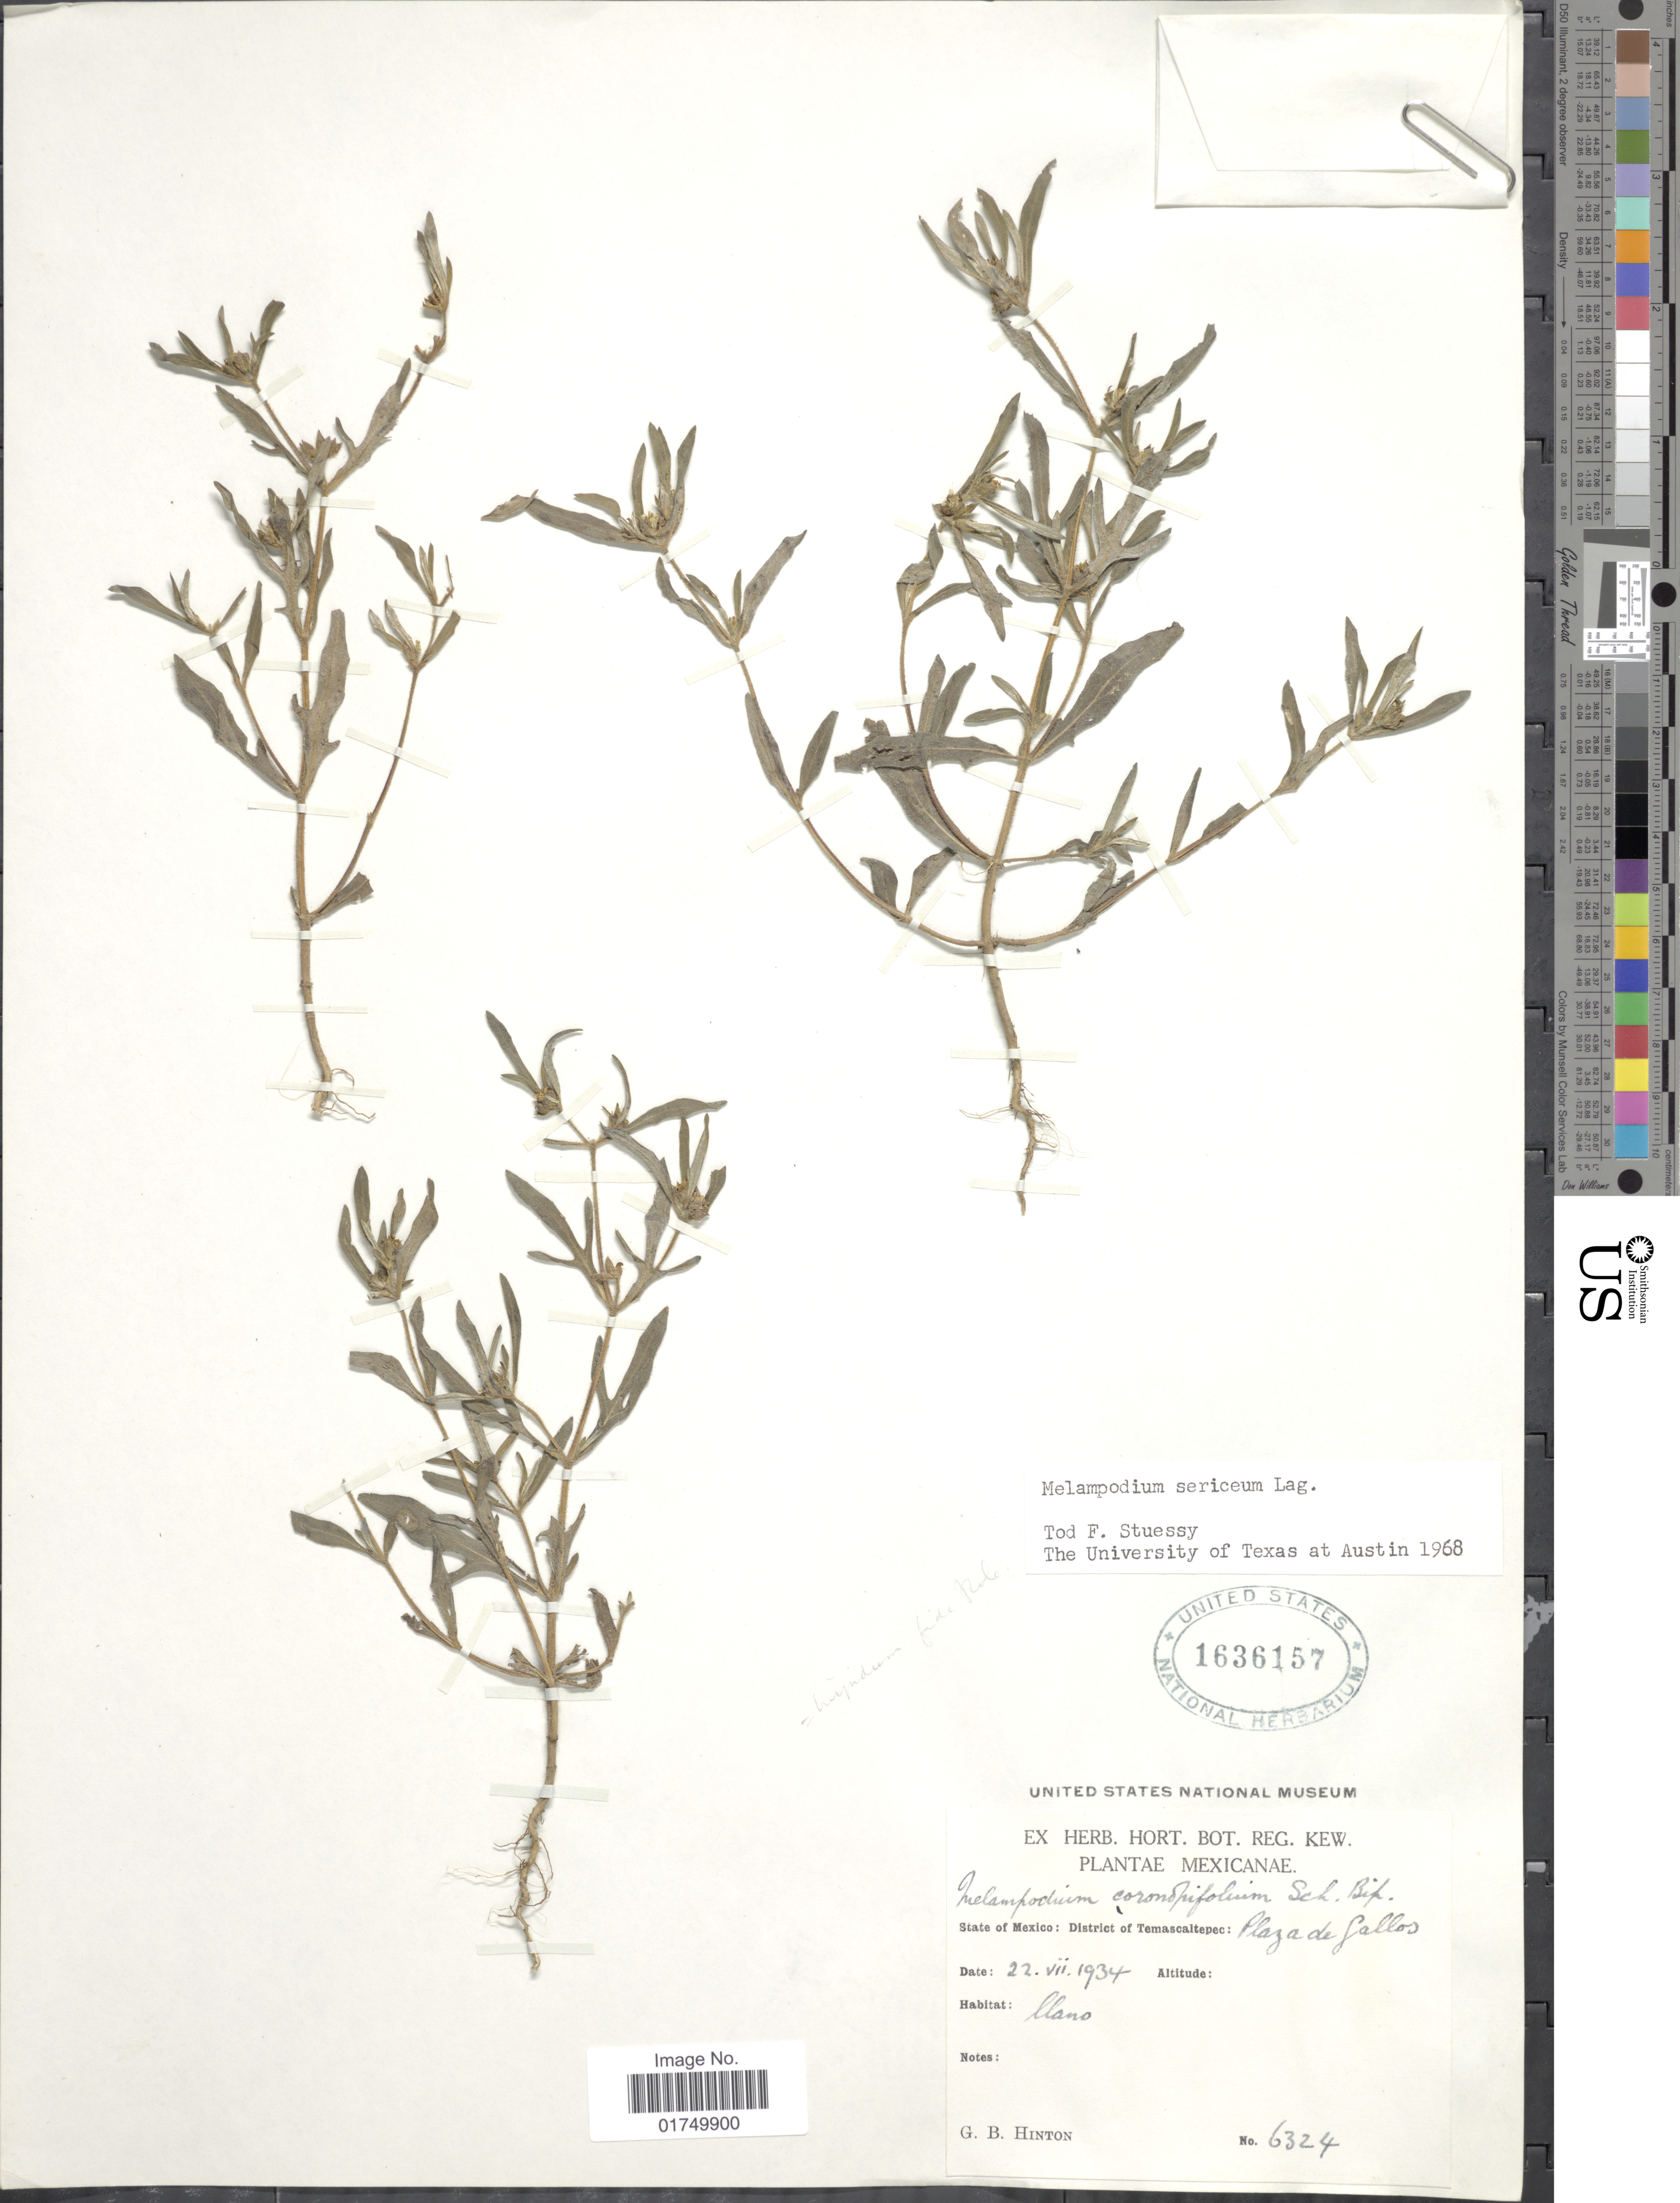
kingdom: Plantae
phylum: Tracheophyta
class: Magnoliopsida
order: Asterales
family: Asteraceae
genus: Melampodium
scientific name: Melampodium sericeum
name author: Kunth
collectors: G. B. Hinton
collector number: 6324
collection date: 1934-07-22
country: Mexico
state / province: México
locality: State of Mexico: District of Temascaltepec: Plaza de Gallos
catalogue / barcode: US 1636157